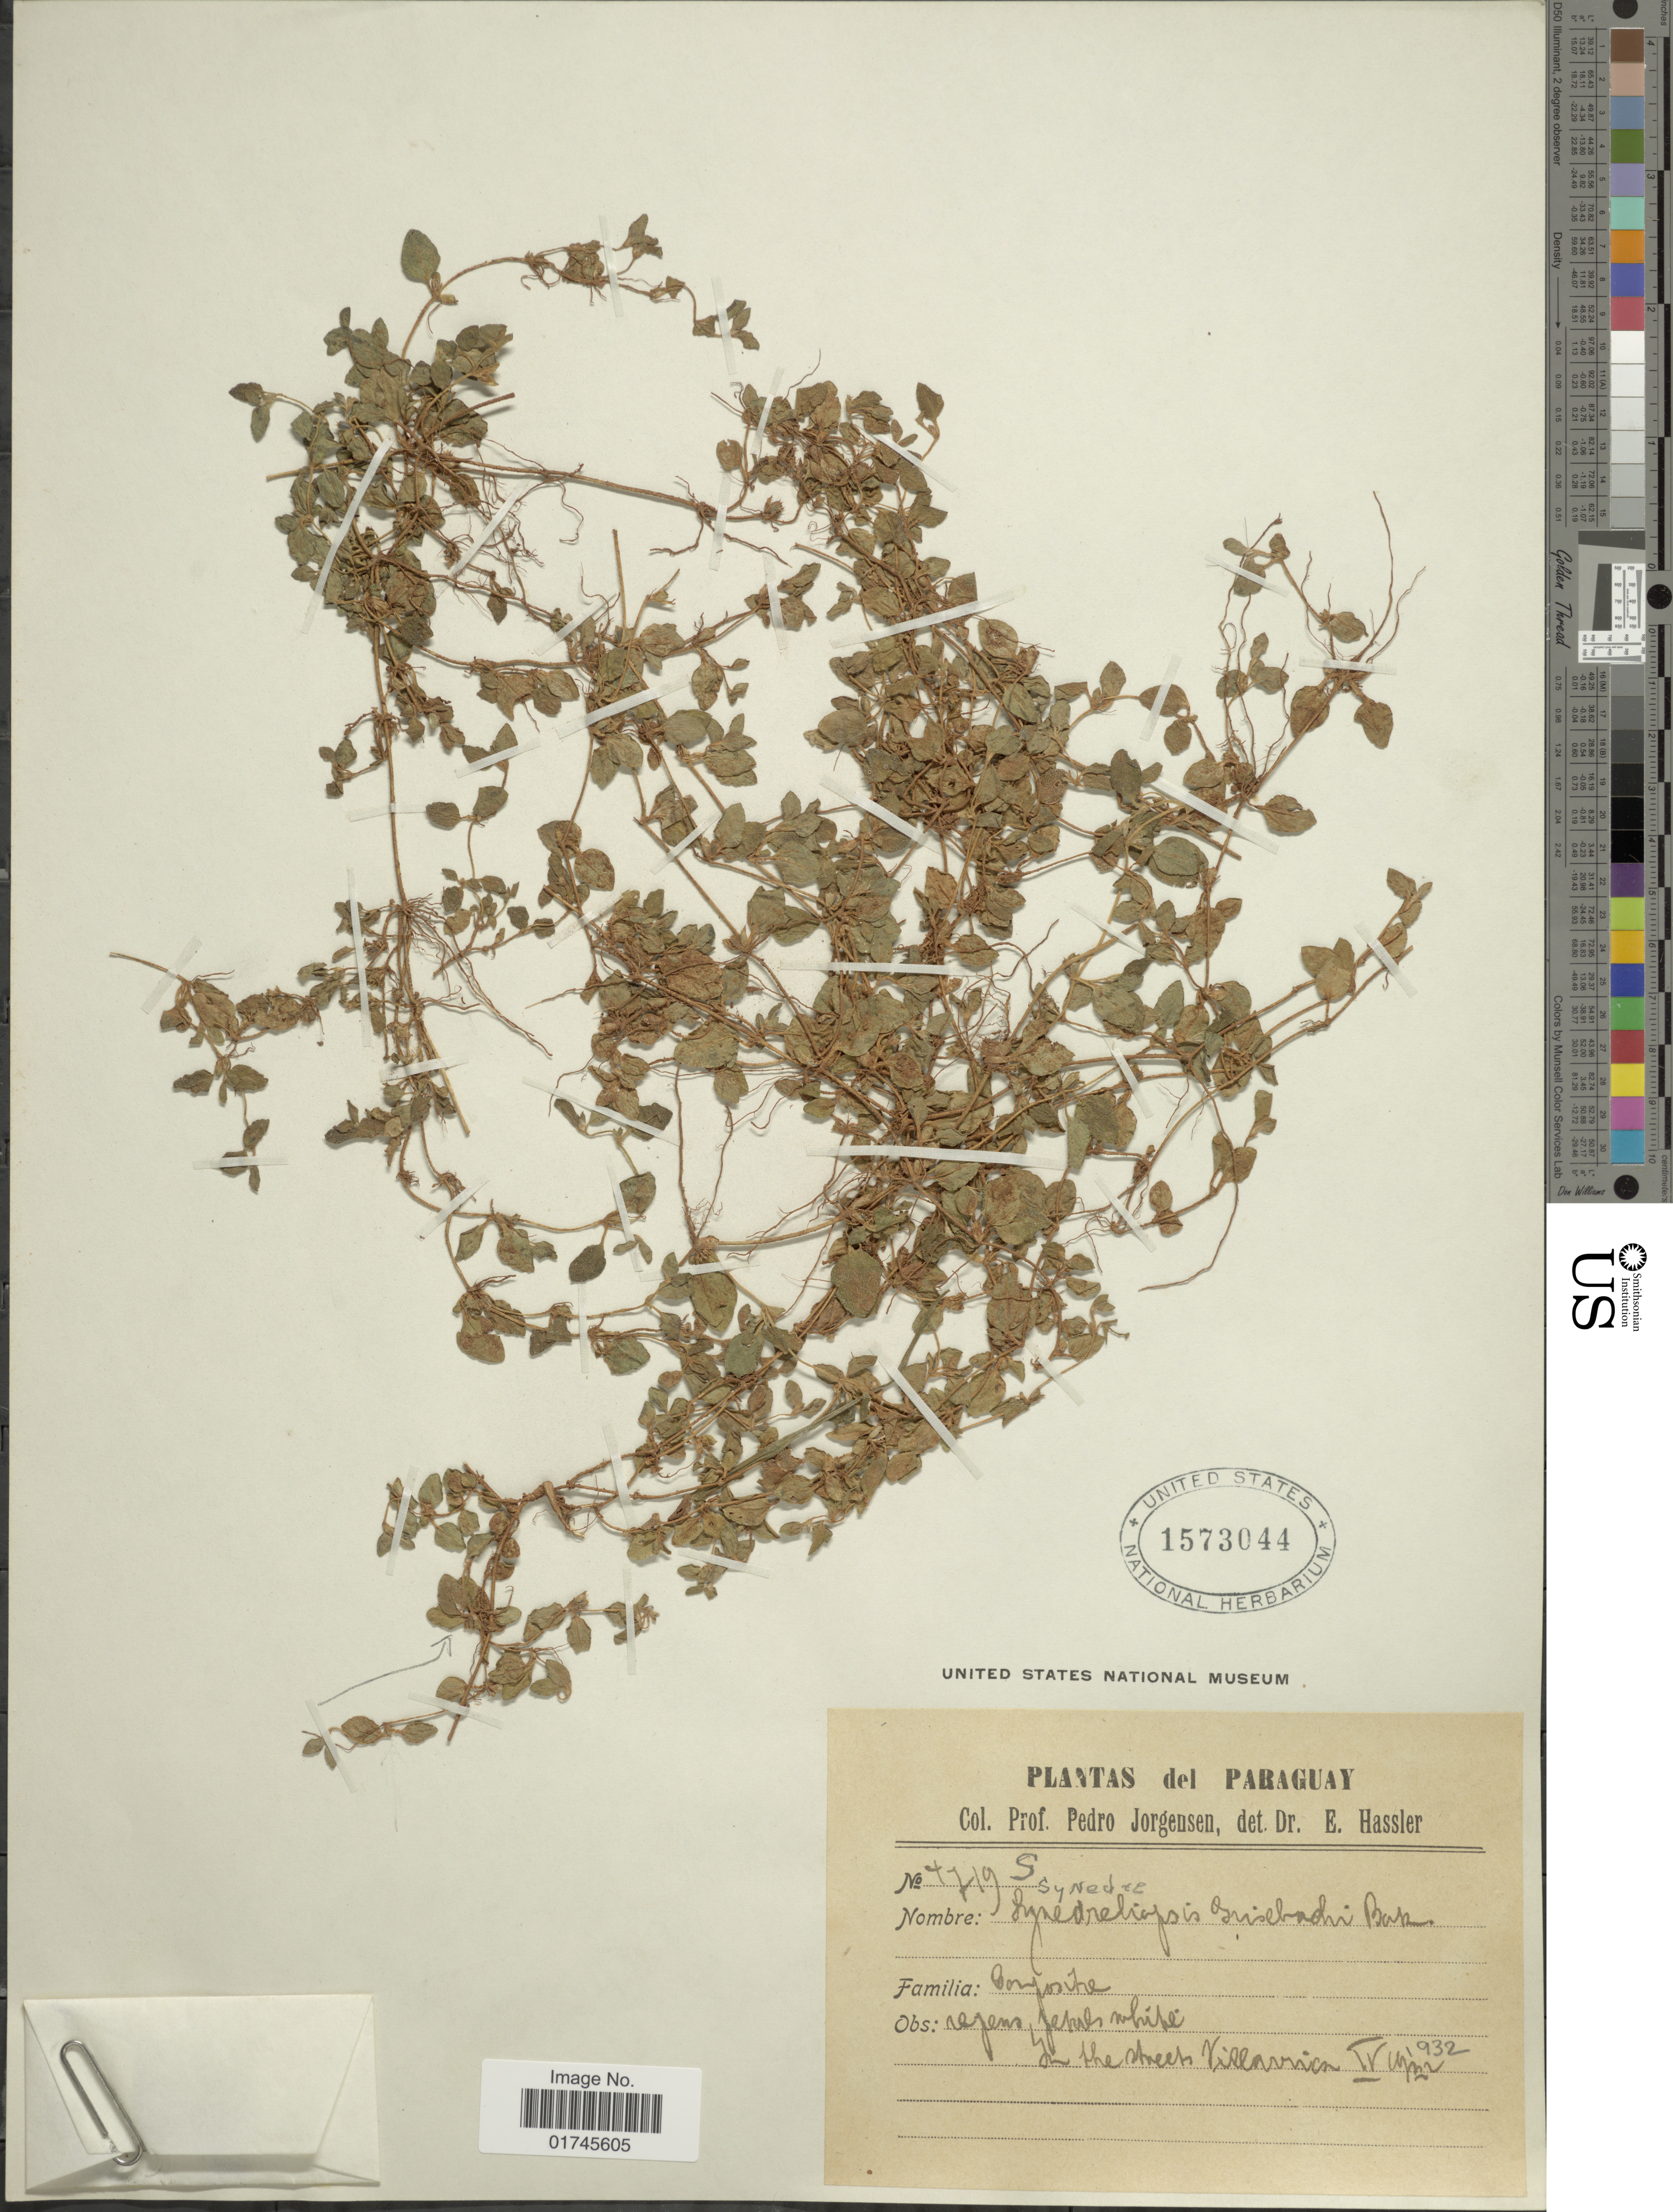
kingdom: Plantae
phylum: Tracheophyta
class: Magnoliopsida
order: Asterales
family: Asteraceae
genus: Synedrellopsis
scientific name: Synedrellopsis grisebachii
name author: Hieron. & Kuntze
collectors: P. Jörgensen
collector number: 4719S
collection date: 1932-04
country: Paraguay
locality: Repens, jemes white, In the streets Villavica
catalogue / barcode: US 1573044